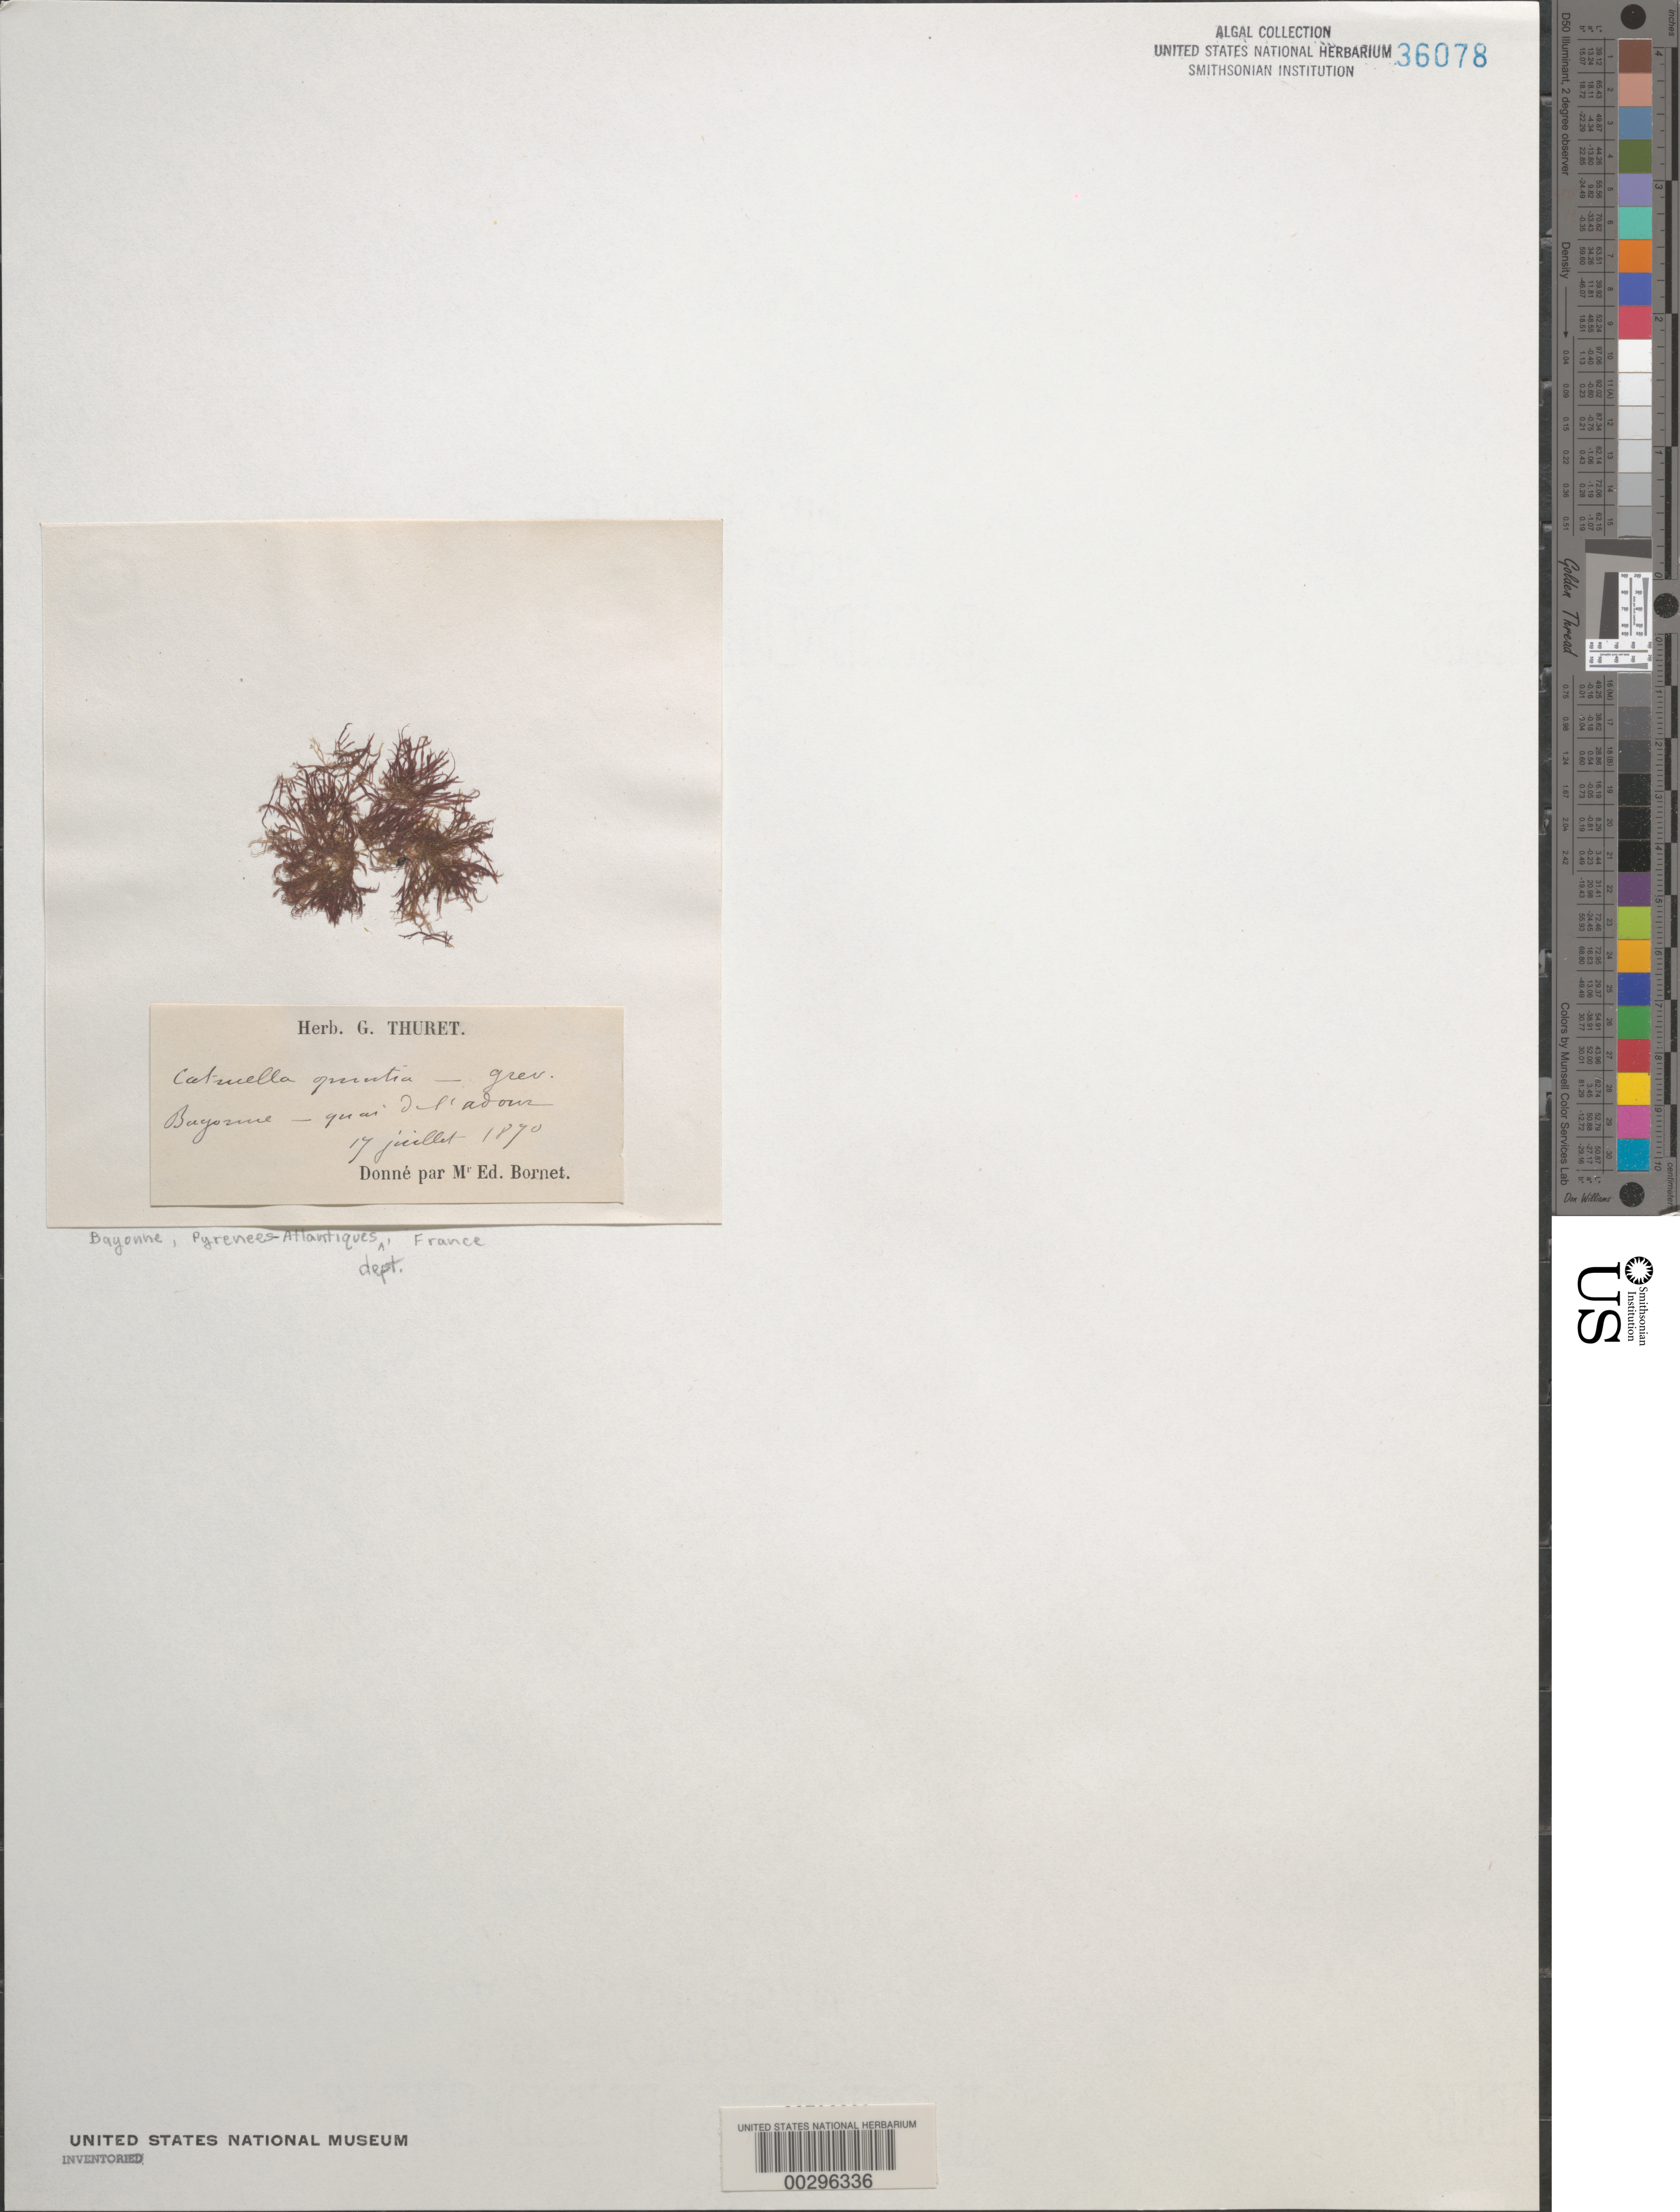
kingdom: Plantae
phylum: Rhodophyta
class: Florideophyceae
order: Gigartinales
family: Caulacanthaceae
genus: Catenella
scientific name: Catenella caespitosa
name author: (With.) L.M. Irvine in Parke & P.S. Dixon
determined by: Algae name updating Project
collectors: Thuret, G. (herbarium)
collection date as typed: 17 Jul 1870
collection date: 1870-07-17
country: France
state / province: Nouvelle-Aquitaine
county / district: Pyrénées-Atlantiques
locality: Bayonne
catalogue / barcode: US 36078